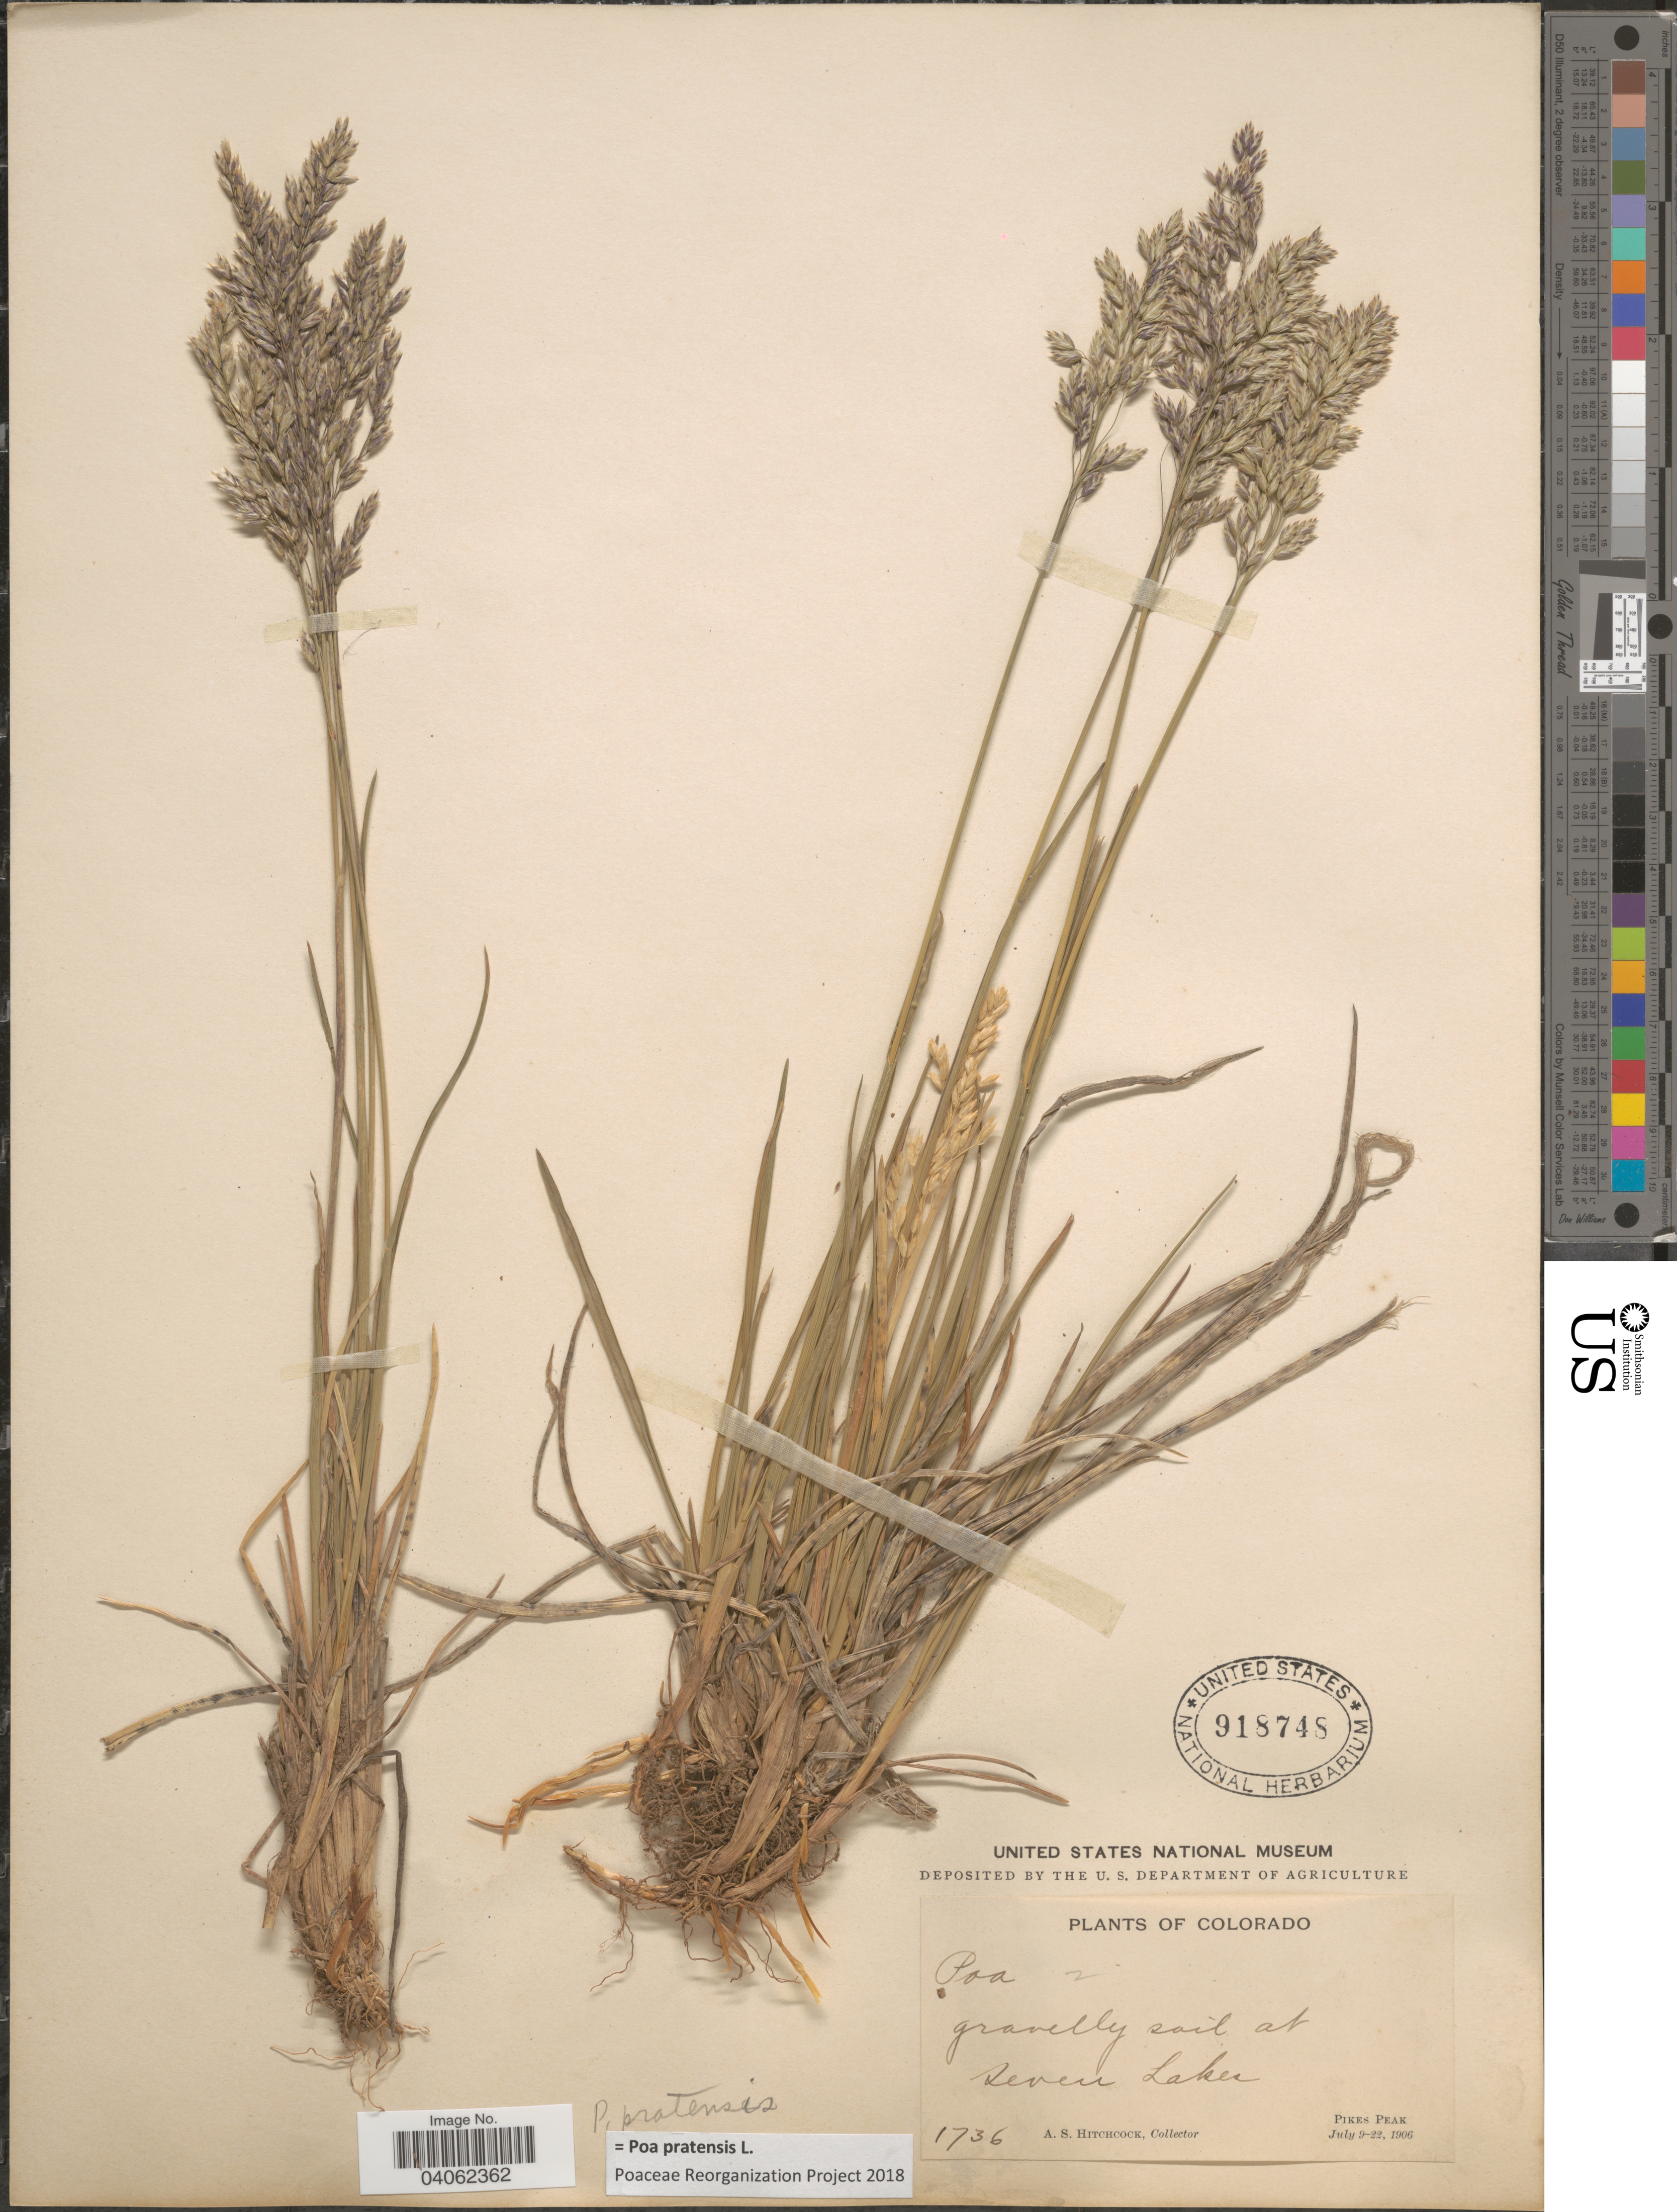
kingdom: Plantae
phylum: Tracheophyta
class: Liliopsida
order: Poales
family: Poaceae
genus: Poa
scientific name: Poa pratensis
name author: L.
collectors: A. S. Hitchcock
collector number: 1736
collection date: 1906-07-09/1906-07-22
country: United States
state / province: Colorado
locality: At Seven Lake. Pikes Peak.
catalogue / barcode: US 918748